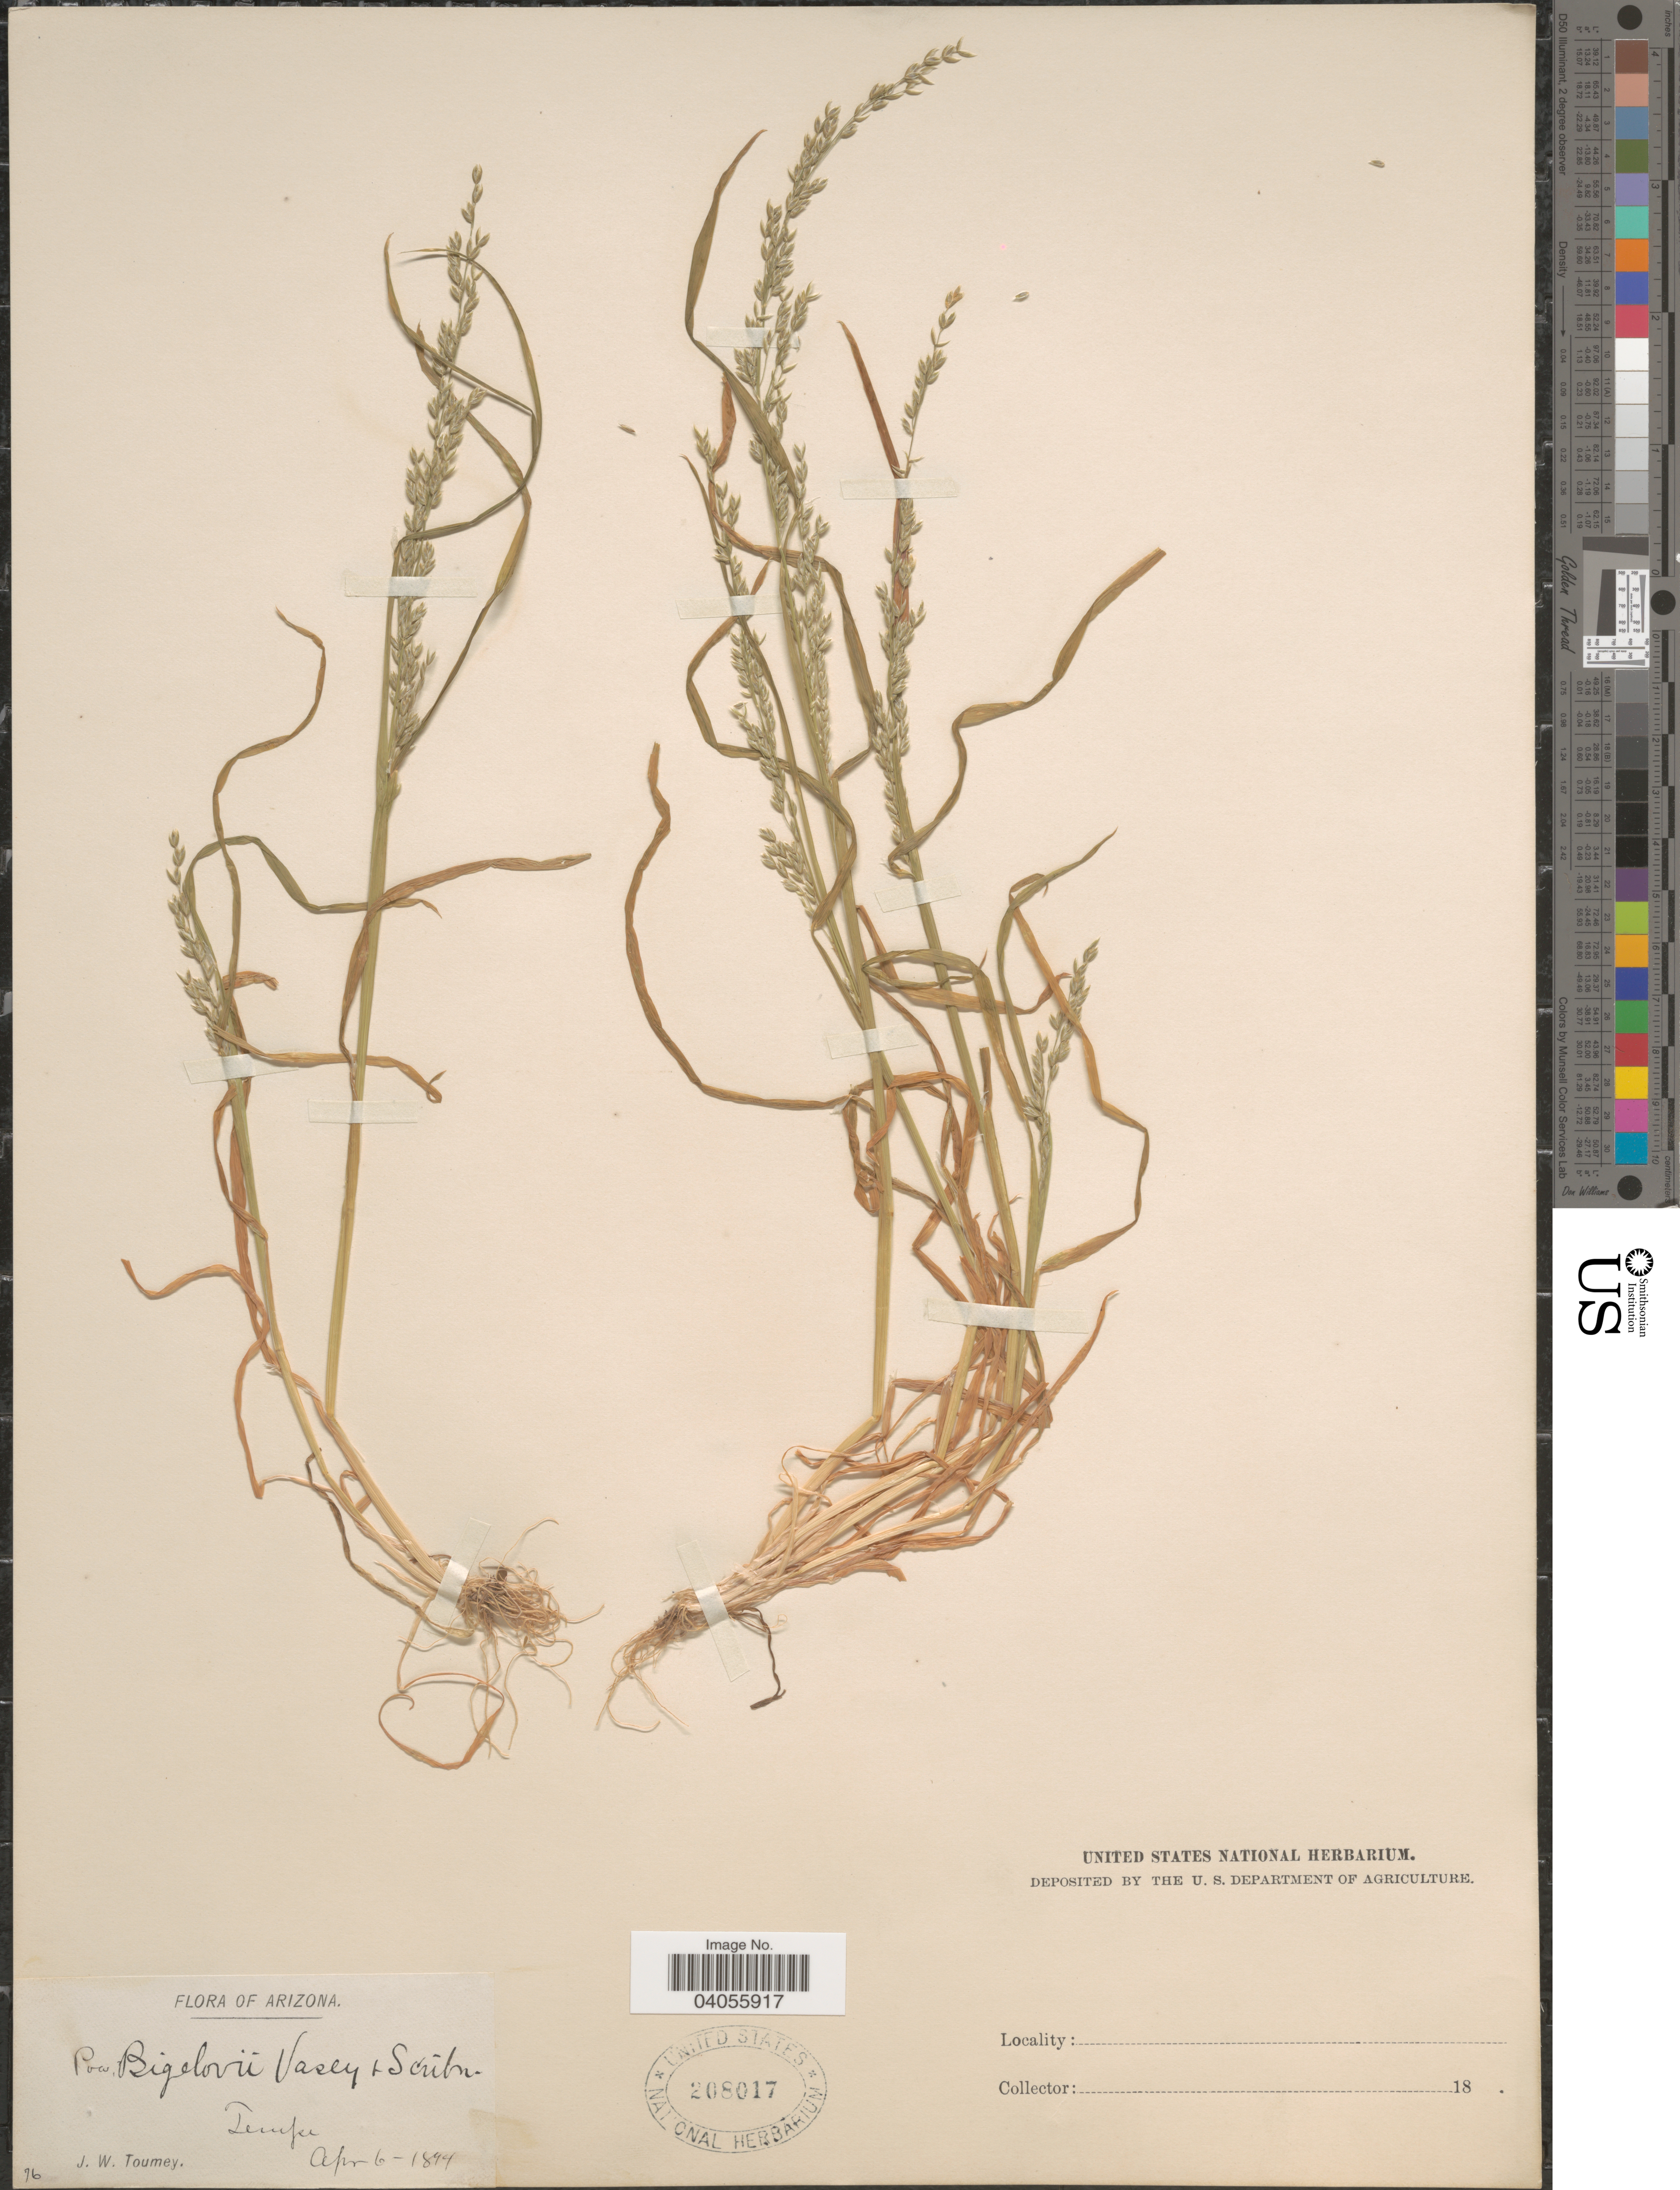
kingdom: Plantae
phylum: Tracheophyta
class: Liliopsida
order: Poales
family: Poaceae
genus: Poa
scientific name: Poa bigelovii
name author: Vasey & Scribn.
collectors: J. W. Toumey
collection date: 1894-04-06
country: United States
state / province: Arizona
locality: Tempe.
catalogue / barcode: US 208017